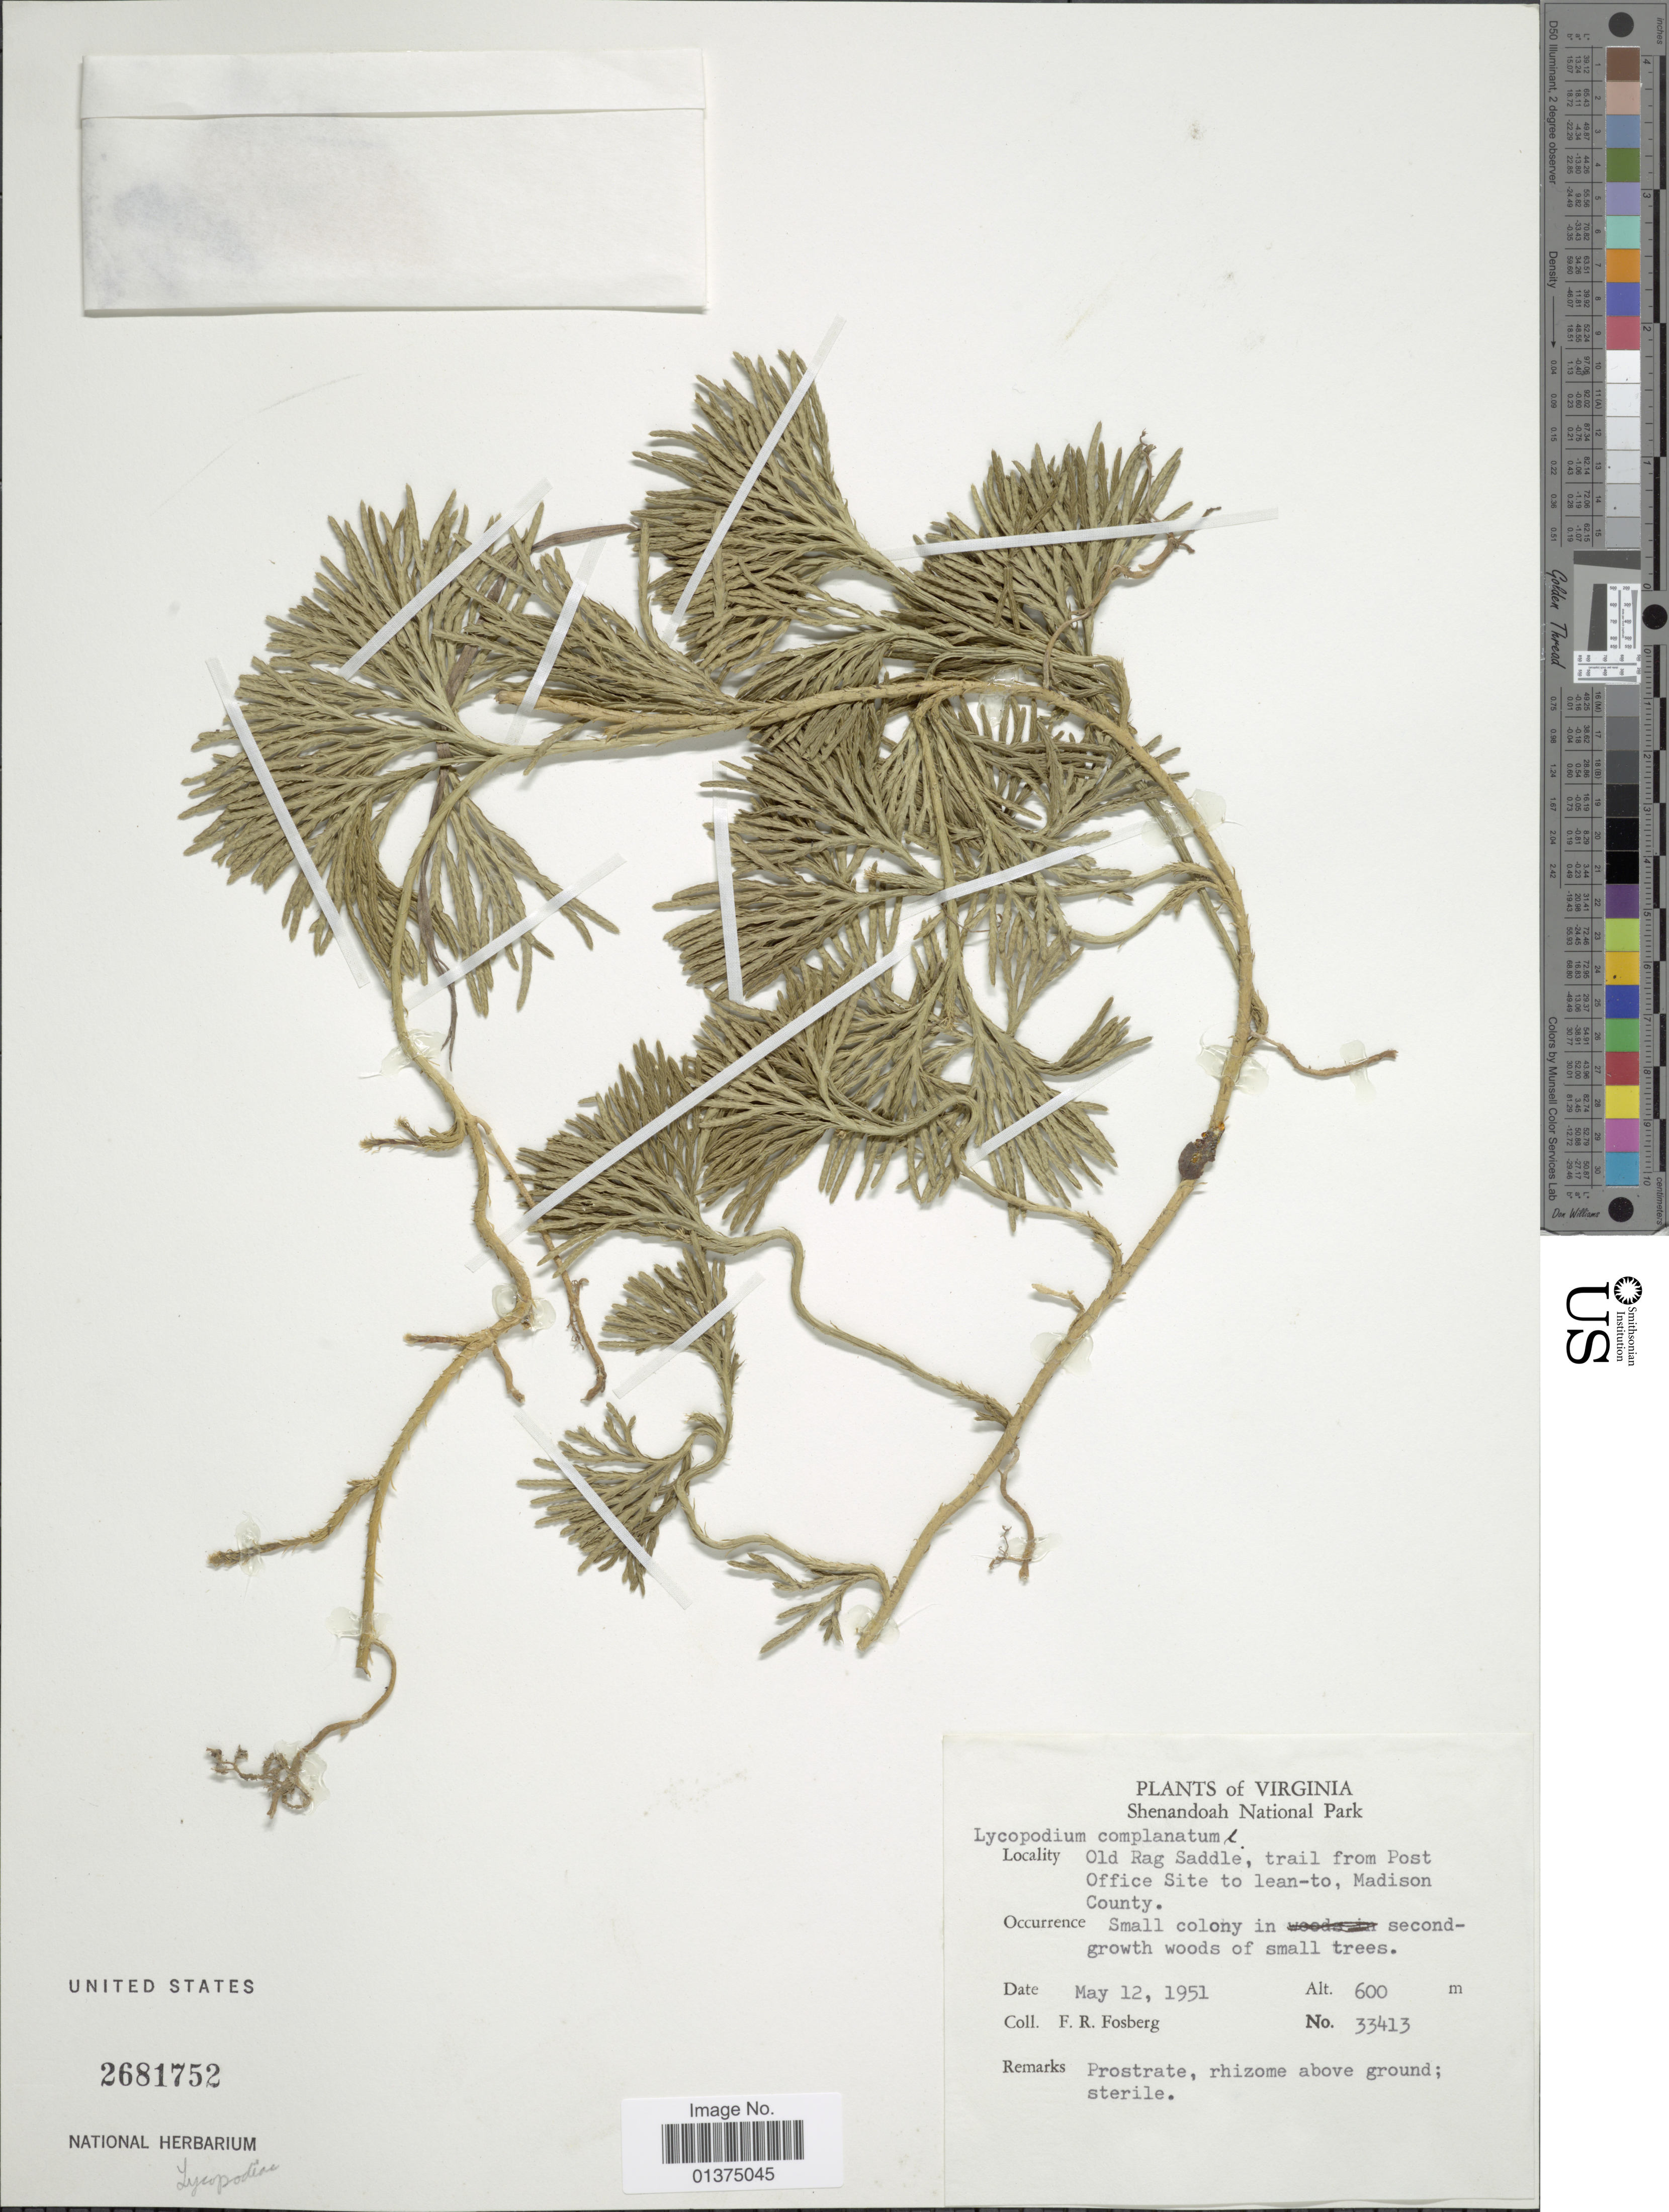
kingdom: Plantae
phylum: Tracheophyta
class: Lycopodiopsida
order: Lycopodiales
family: Lycopodiaceae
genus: Diphasiastrum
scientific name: Diphasiastrum complanatum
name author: (L.) Holub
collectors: F. R. Fosberg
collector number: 33413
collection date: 1951-05-12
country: United States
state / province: Virginia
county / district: Madison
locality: Shenandoah National Park, Old Rag Saddle, trail from Post Office Site to lean-to, Madison County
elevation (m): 600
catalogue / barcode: US 2681752